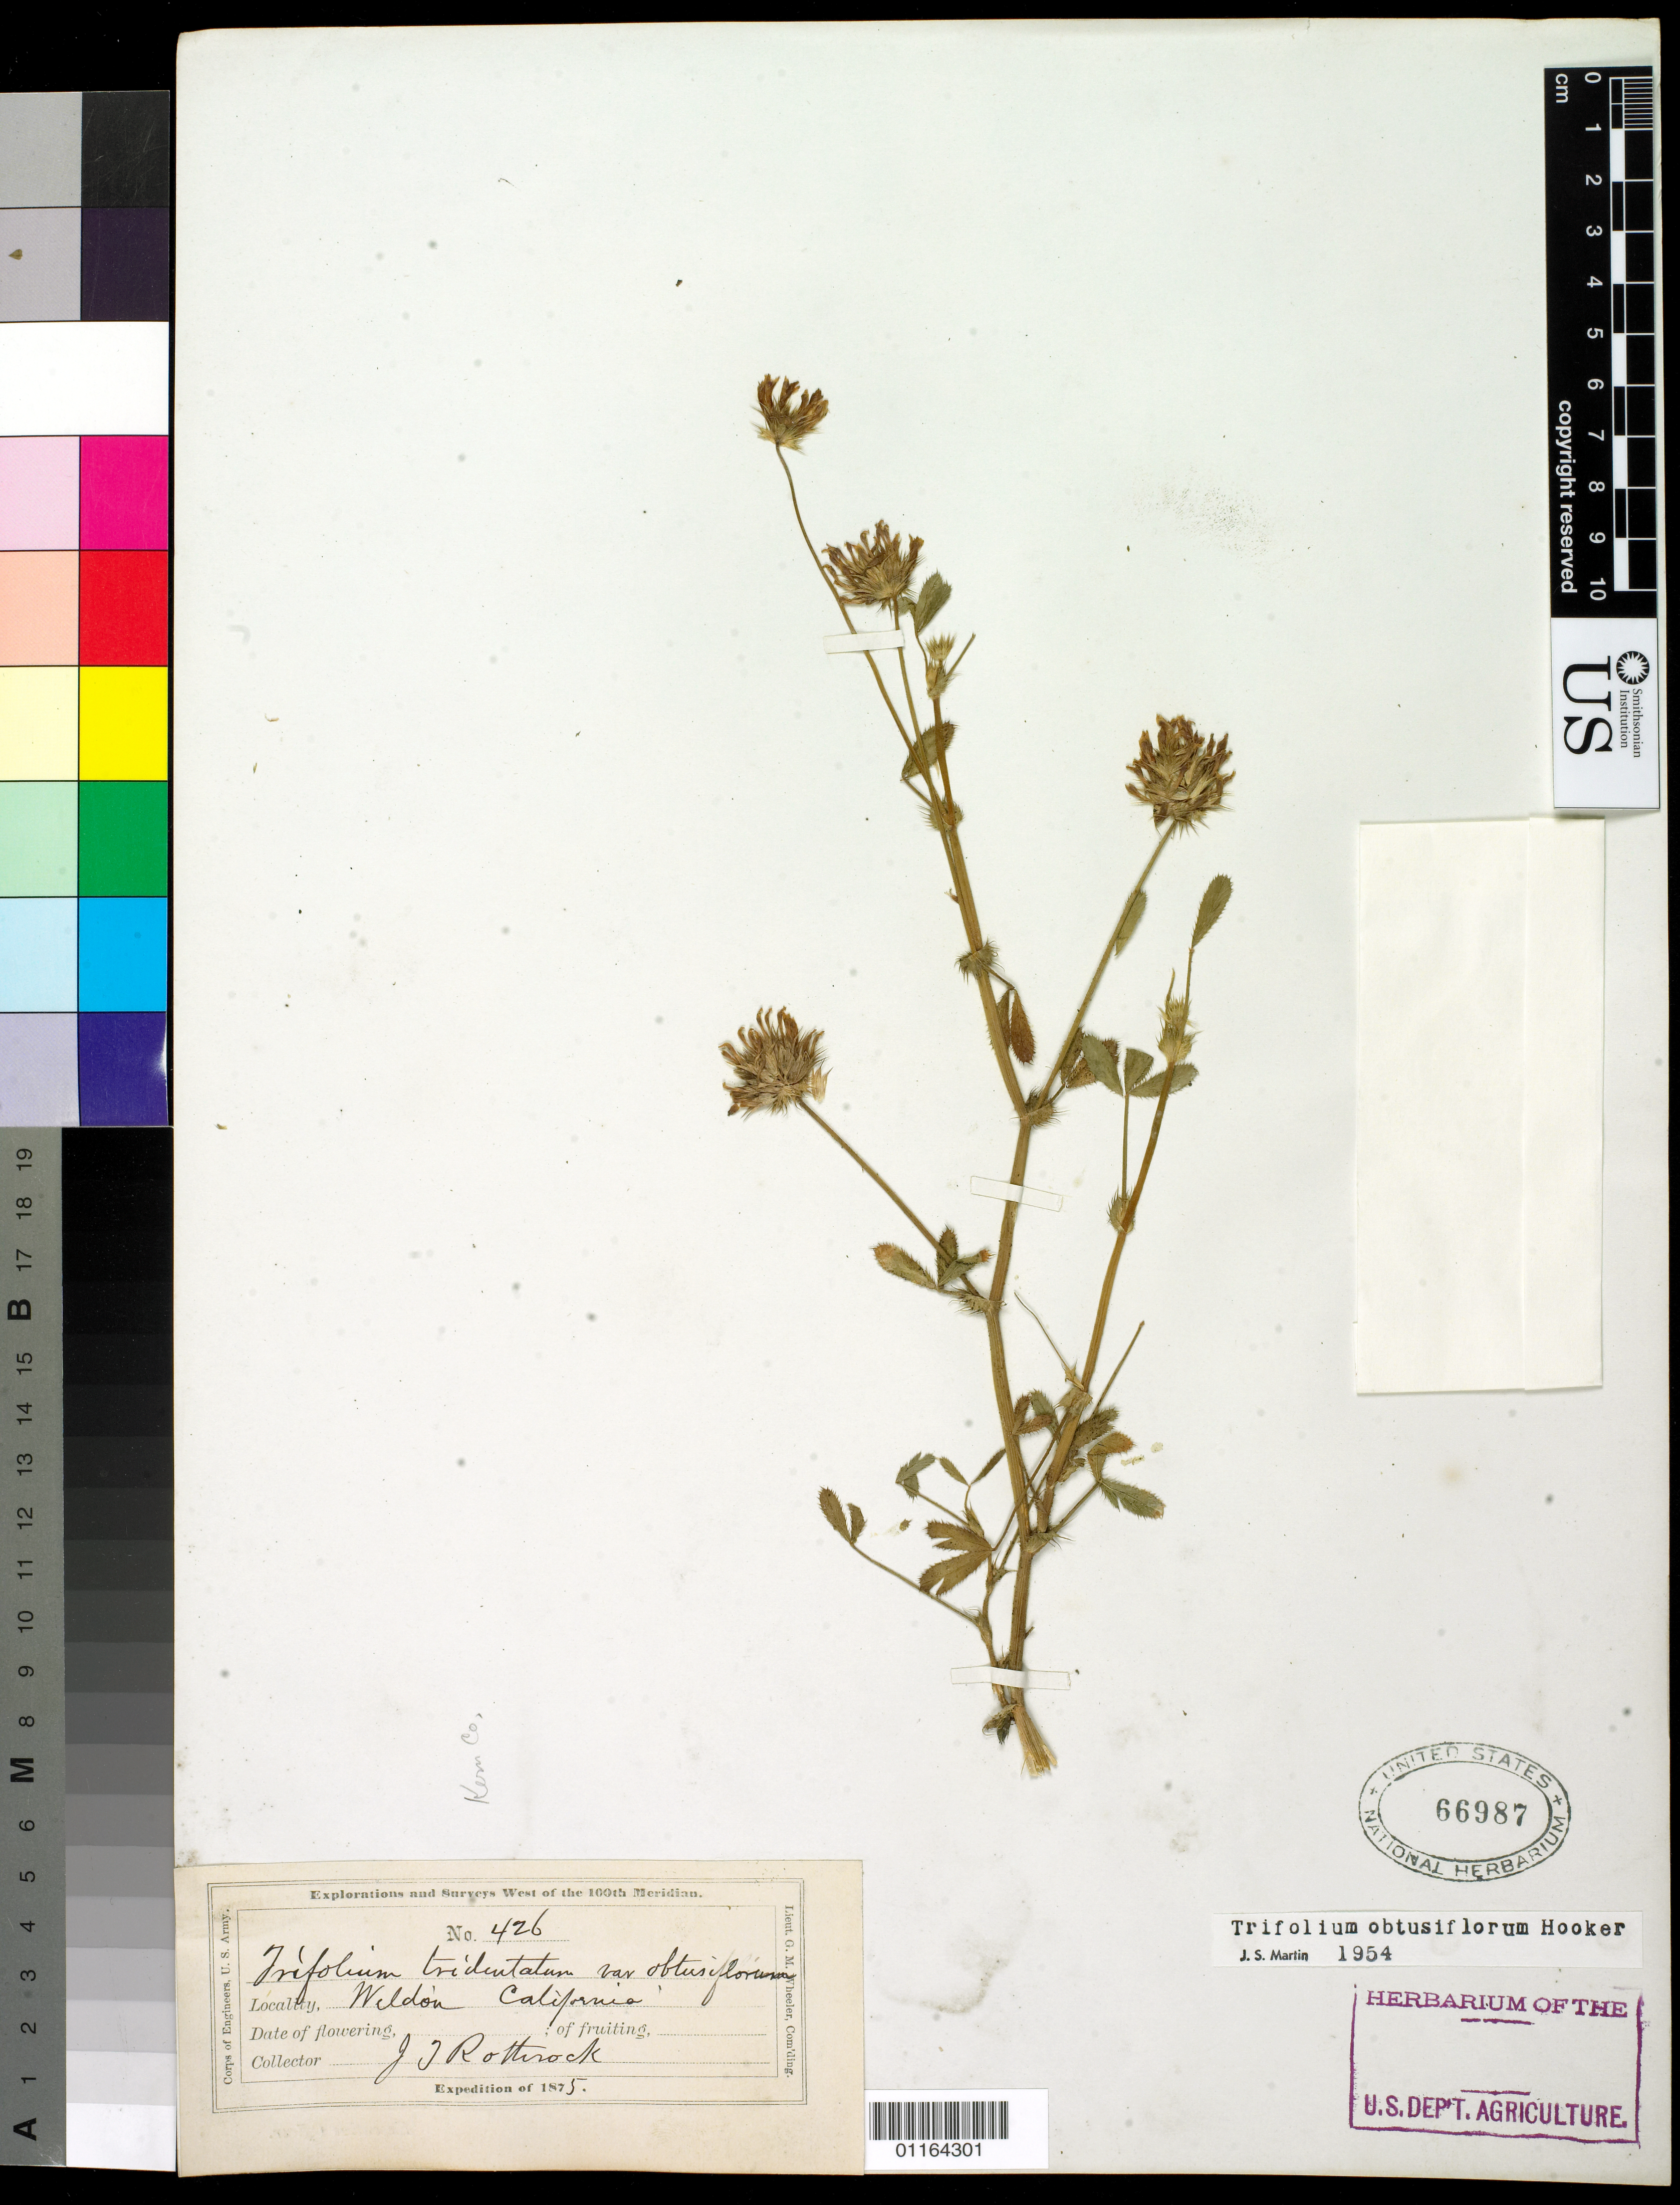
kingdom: Plantae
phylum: Tracheophyta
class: Magnoliopsida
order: Fabales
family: Fabaceae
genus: Trifolium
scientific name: Trifolium obtusiflorum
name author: Hook.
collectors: J. T. Rothrock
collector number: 426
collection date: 1875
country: United States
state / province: California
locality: Weldon.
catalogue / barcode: US 66987